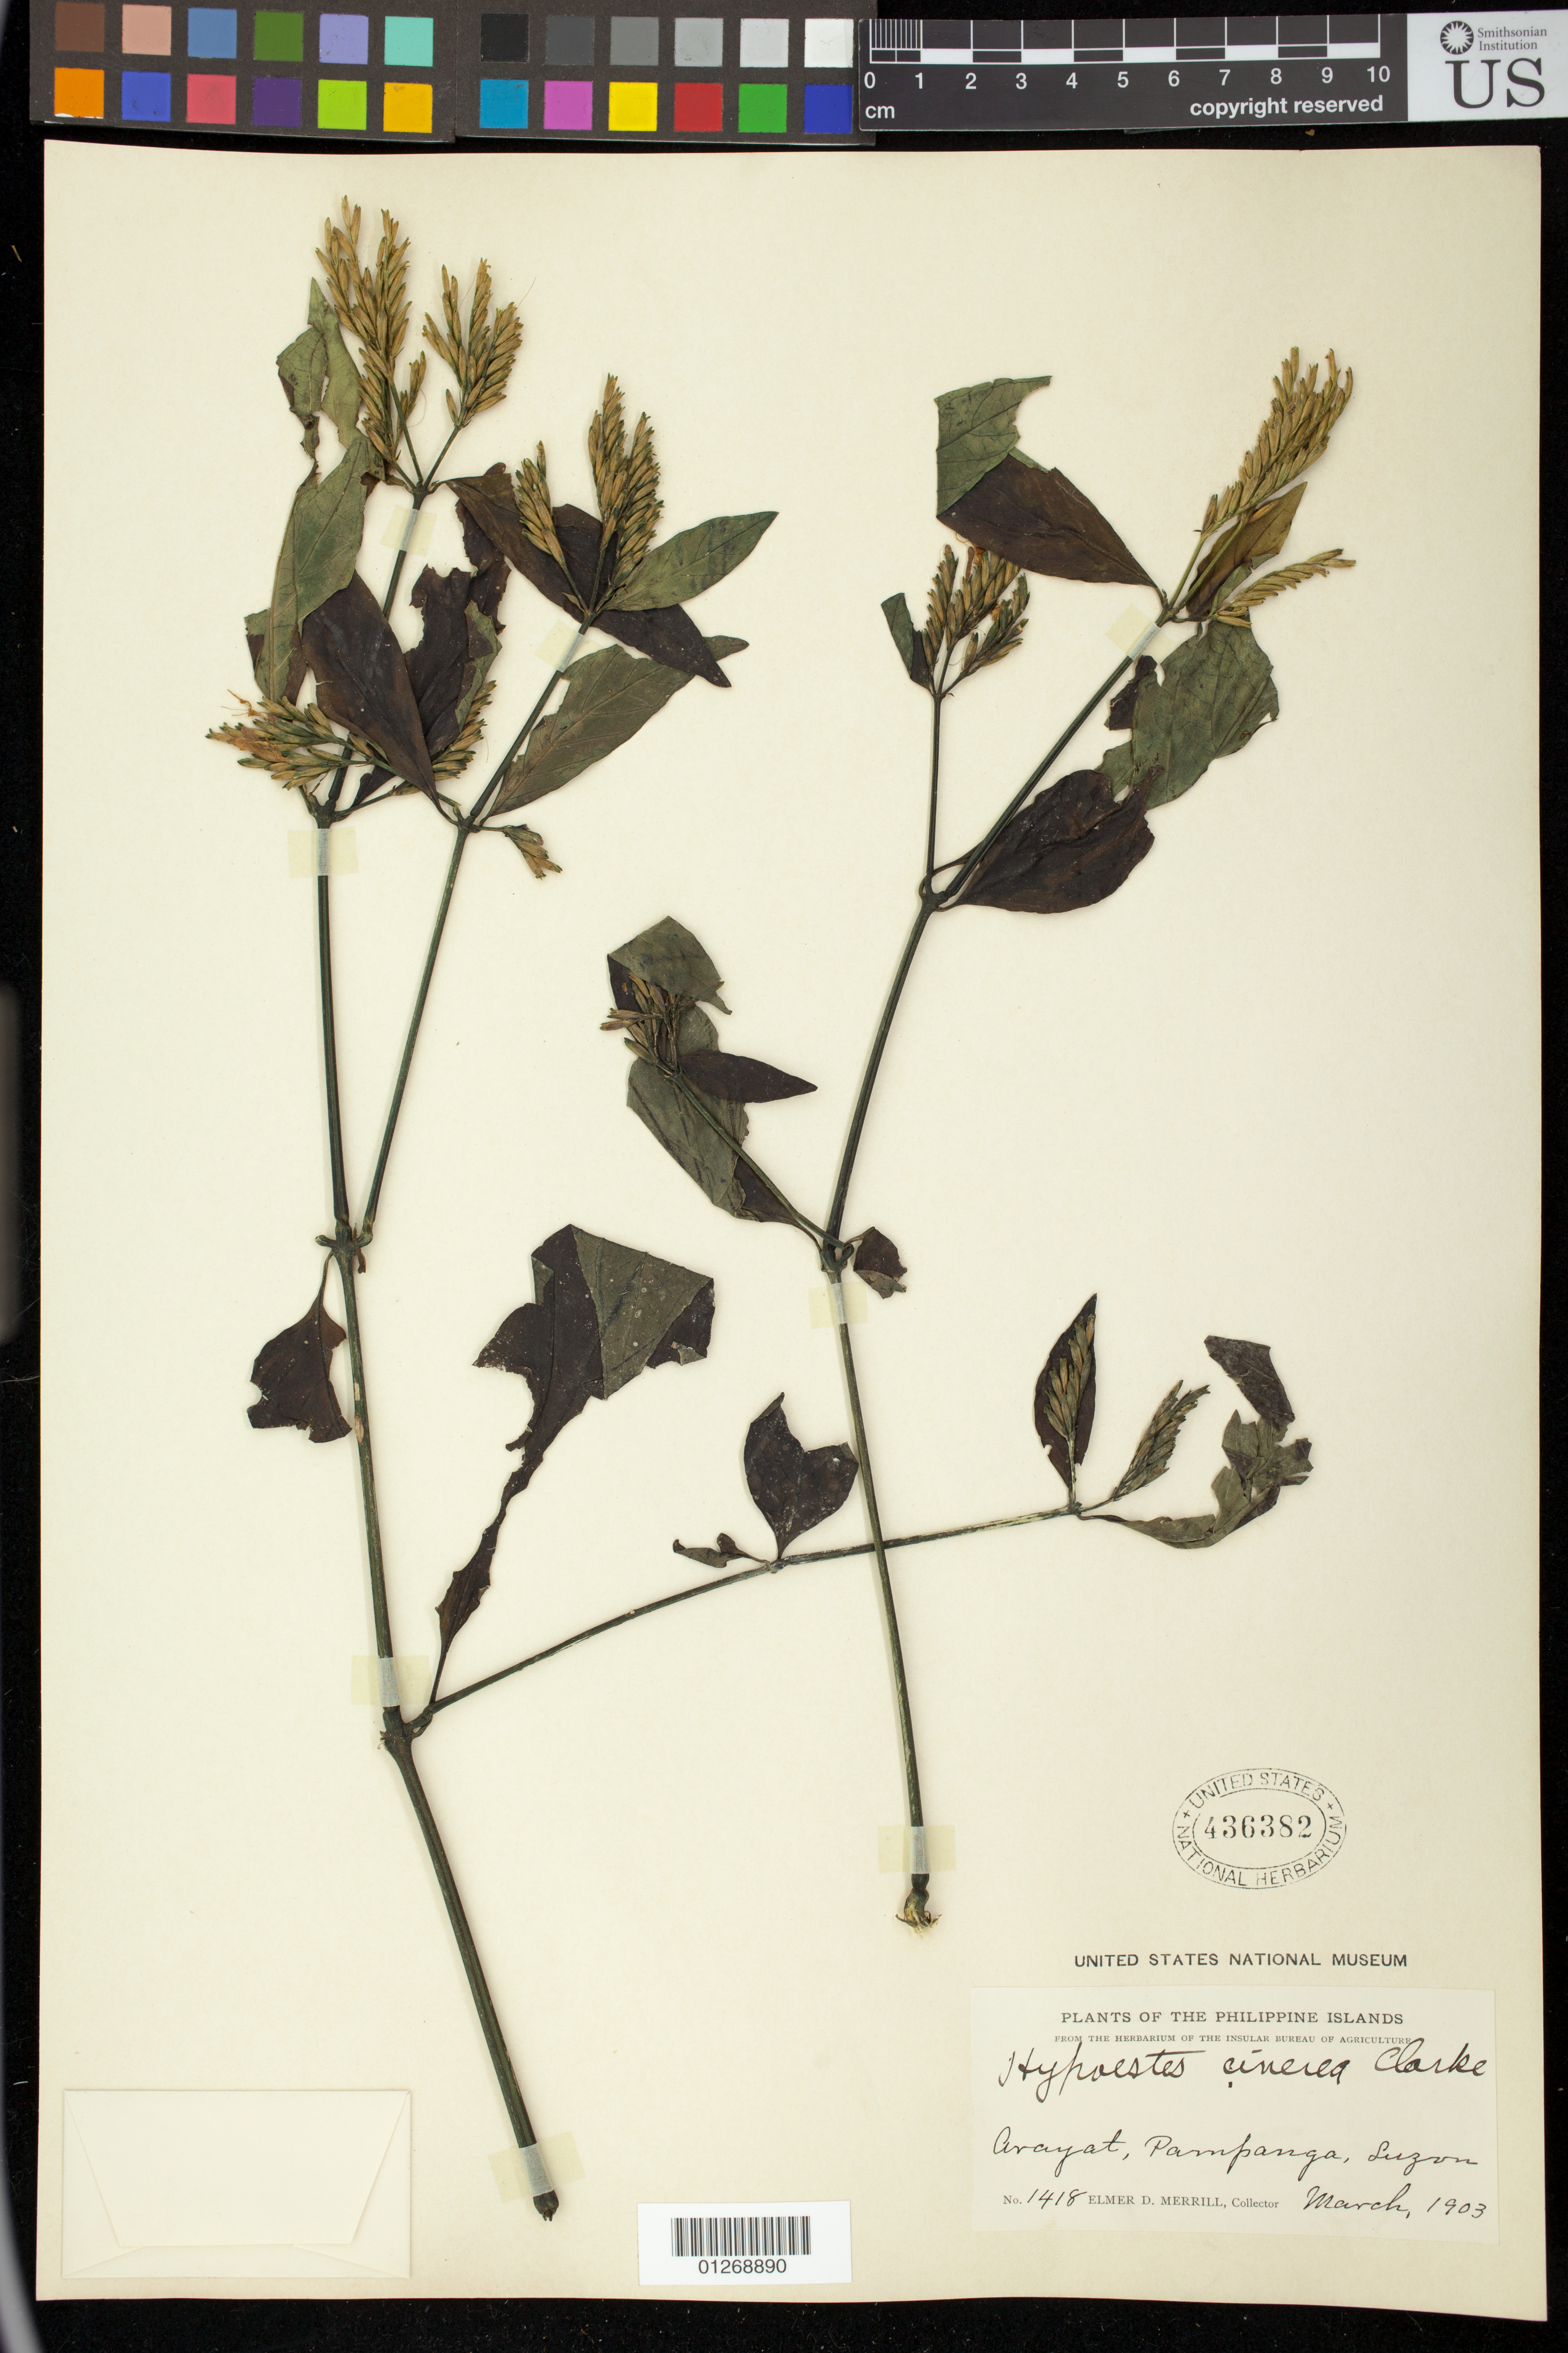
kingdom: Plantae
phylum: Tracheophyta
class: Magnoliopsida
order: Lamiales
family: Acanthaceae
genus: Hypoestes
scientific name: Hypoestes cinerea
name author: C.B. Clarke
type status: Isosyntype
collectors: E. D. Merrill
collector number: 1418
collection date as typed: Mar 1903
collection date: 1903-03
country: Philippines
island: Luzon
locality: Arayat, Pampanga, Luzon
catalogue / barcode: US 436382